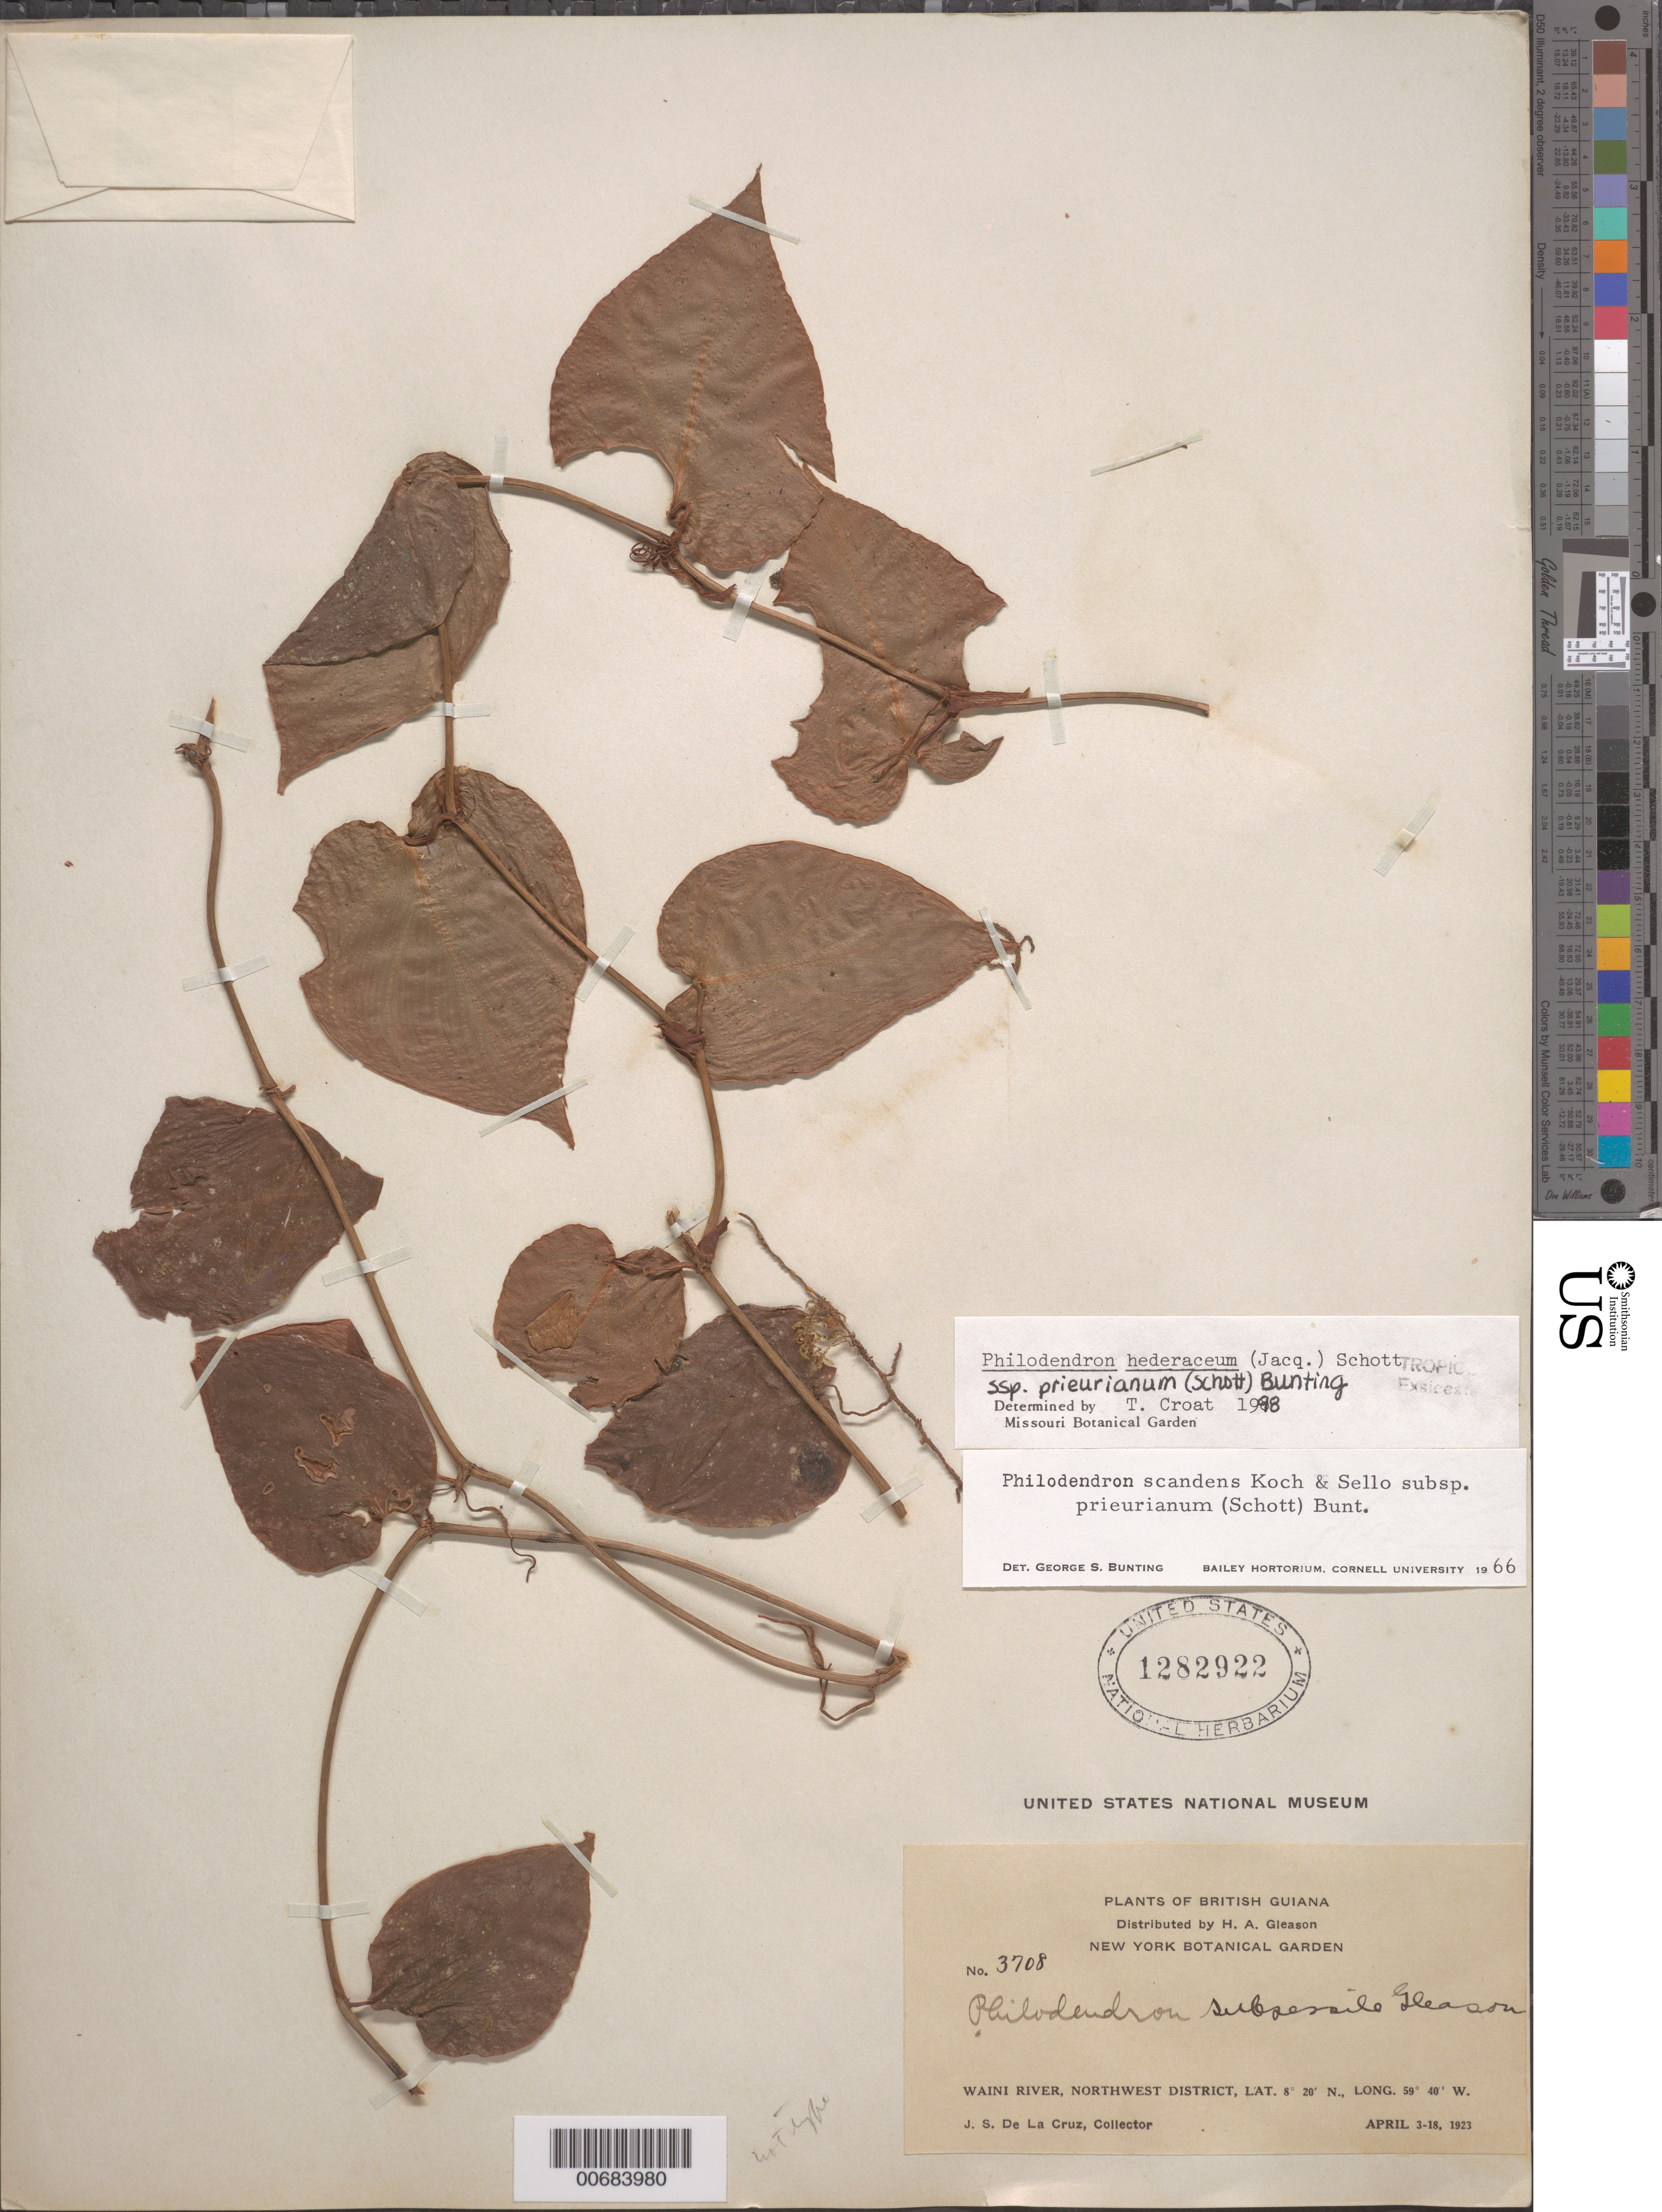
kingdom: Plantae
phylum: Tracheophyta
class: Liliopsida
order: Alismatales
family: Araceae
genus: Philodendron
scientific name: Philodendron hederaceum subsp. prieurianum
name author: (Schott) G.S. Bunting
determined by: Croat, Thomas B., Missouri Botanical Garden (MO)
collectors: J. S. de la Cruz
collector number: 3708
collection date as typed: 3-Apr-23 to 18-Apr-23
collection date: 1923-04-03/1923-04-18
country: Guyana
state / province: Barima-Waini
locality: Waini R., NW District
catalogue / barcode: US 1282922